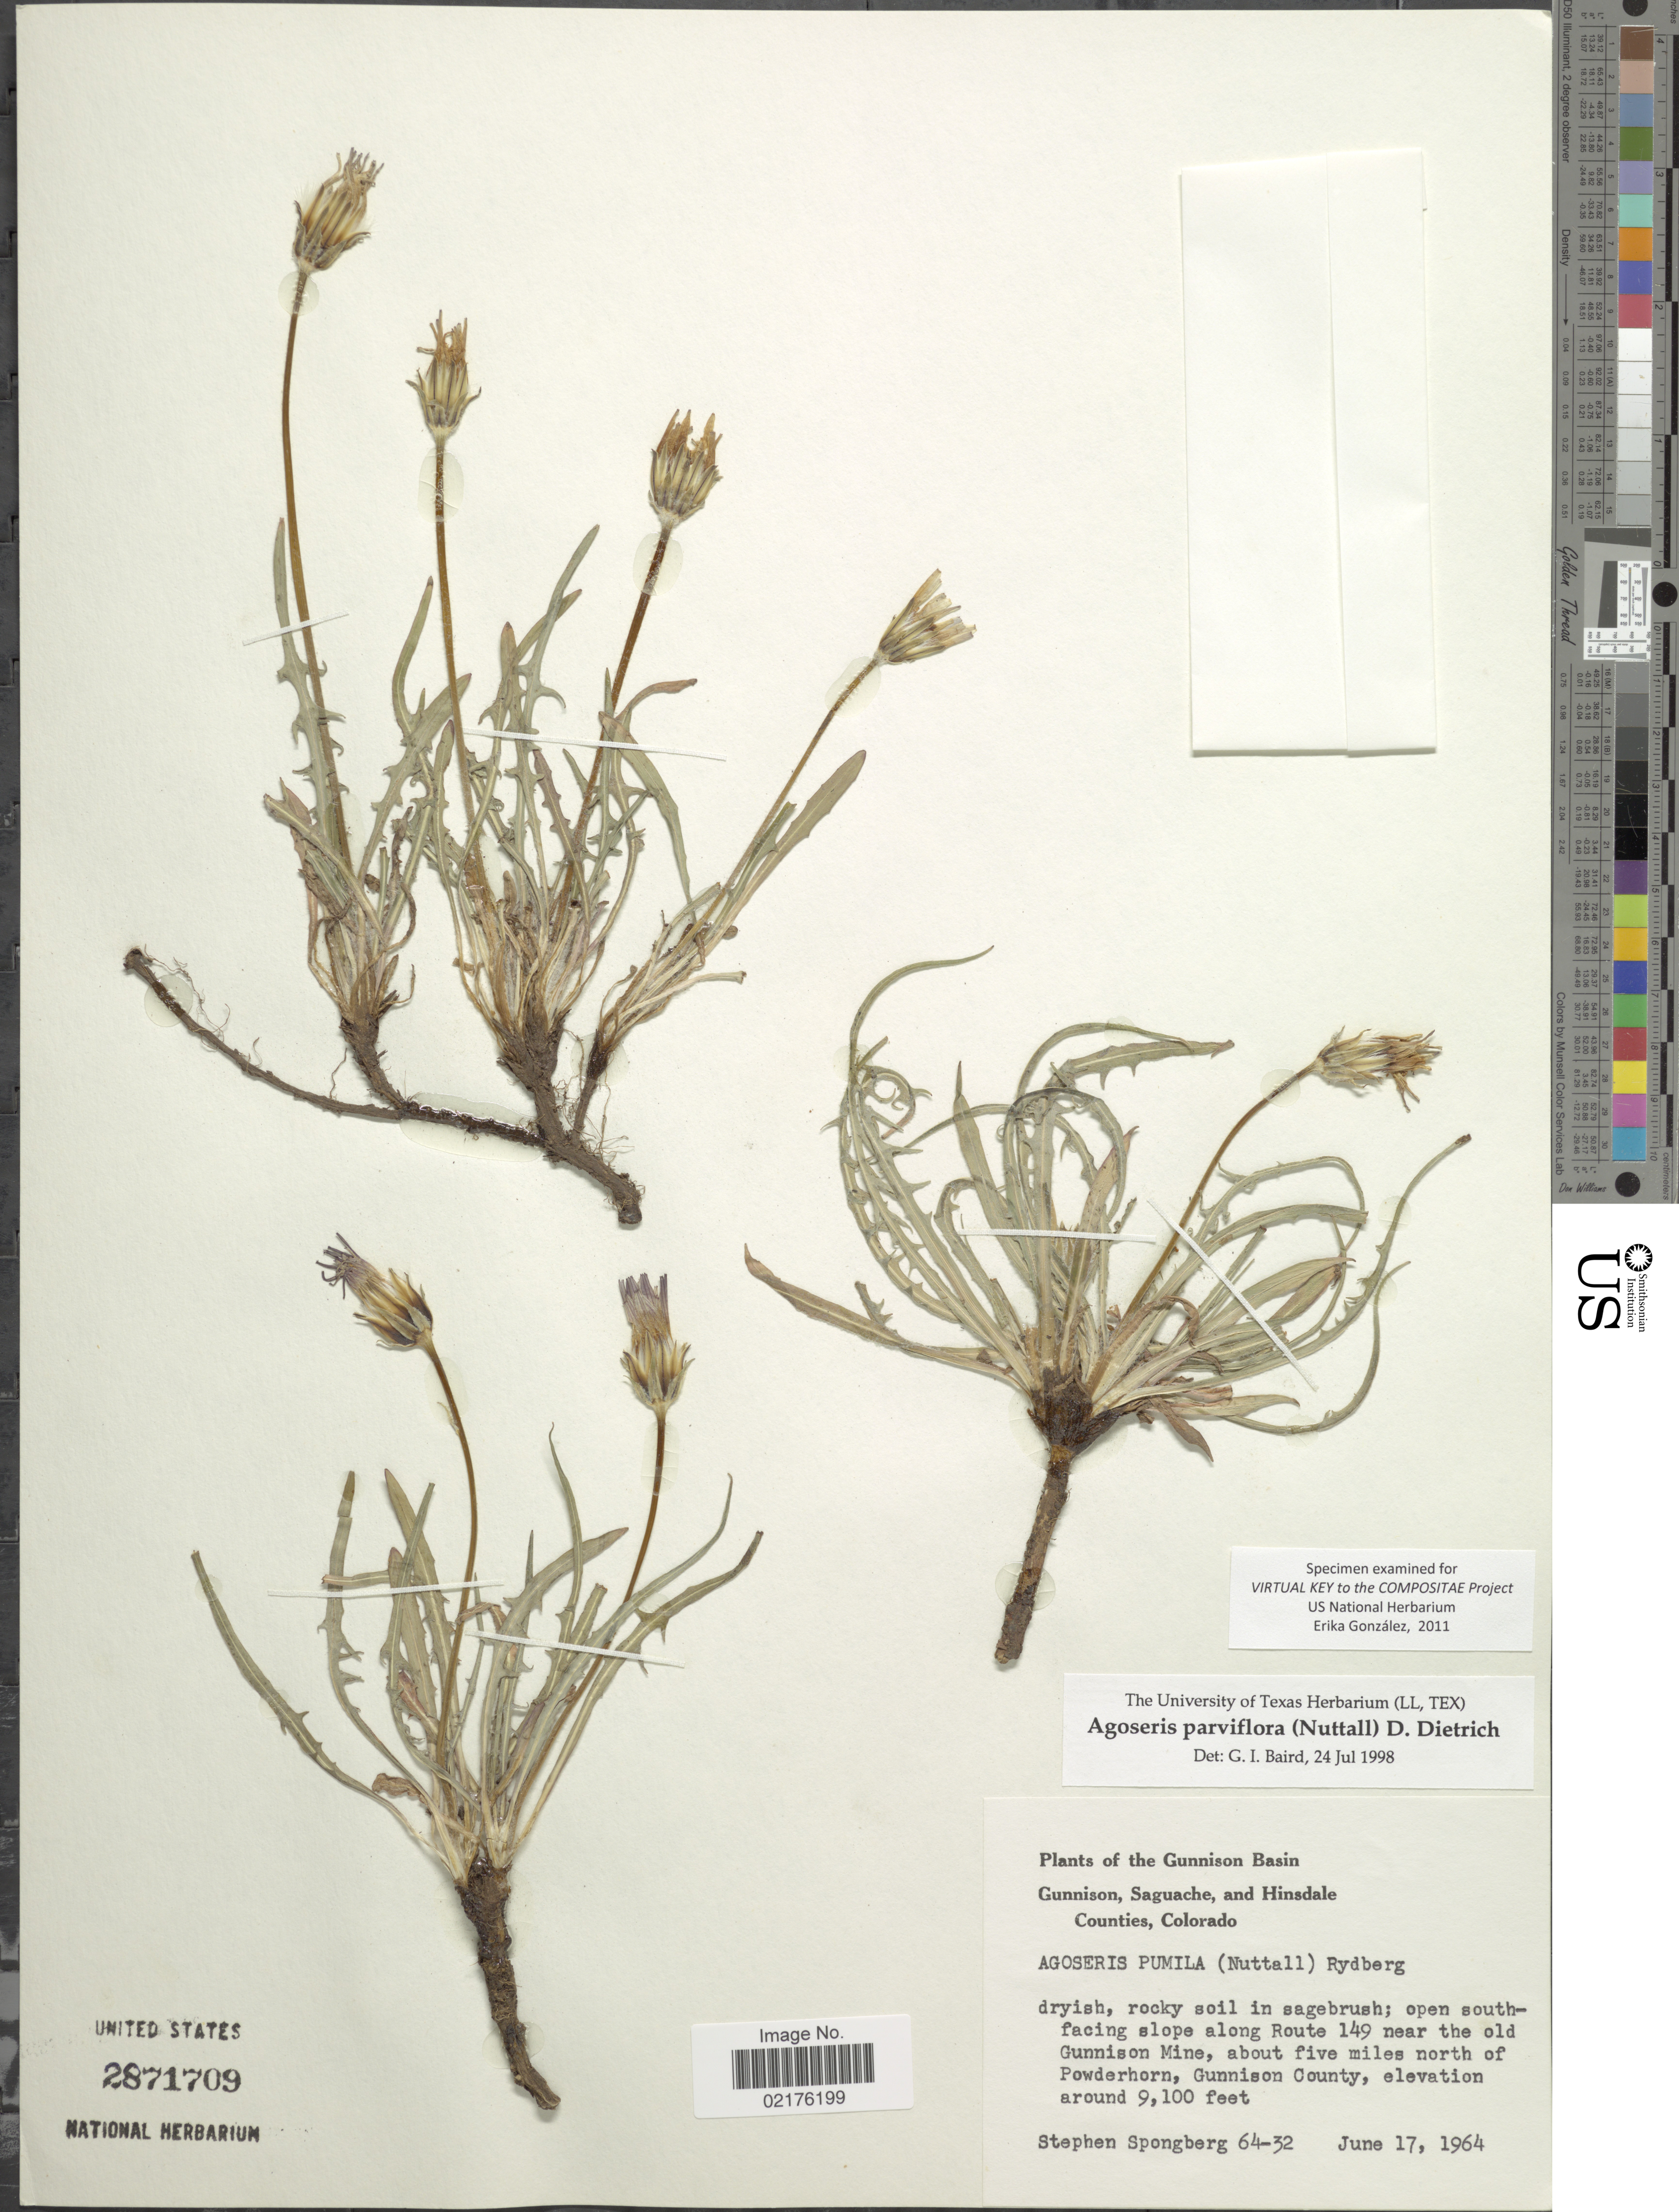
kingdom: Plantae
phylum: Tracheophyta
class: Magnoliopsida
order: Asterales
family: Asteraceae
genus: Agoseris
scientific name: Agoseris parviflora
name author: (Nutt.) D. Dietr.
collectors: S. A.Spongberg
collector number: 64-32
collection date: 1964-06-17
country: United States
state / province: Colorado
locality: The Gunnison Basin, Gunnison, Saguache, and Hinsdale Counties, Colorado, open southfacing slope along Route 149 near the oild Gunnison Mine, about five miles north of Powderhorn, Gunnison County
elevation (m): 2774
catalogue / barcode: US 2871709